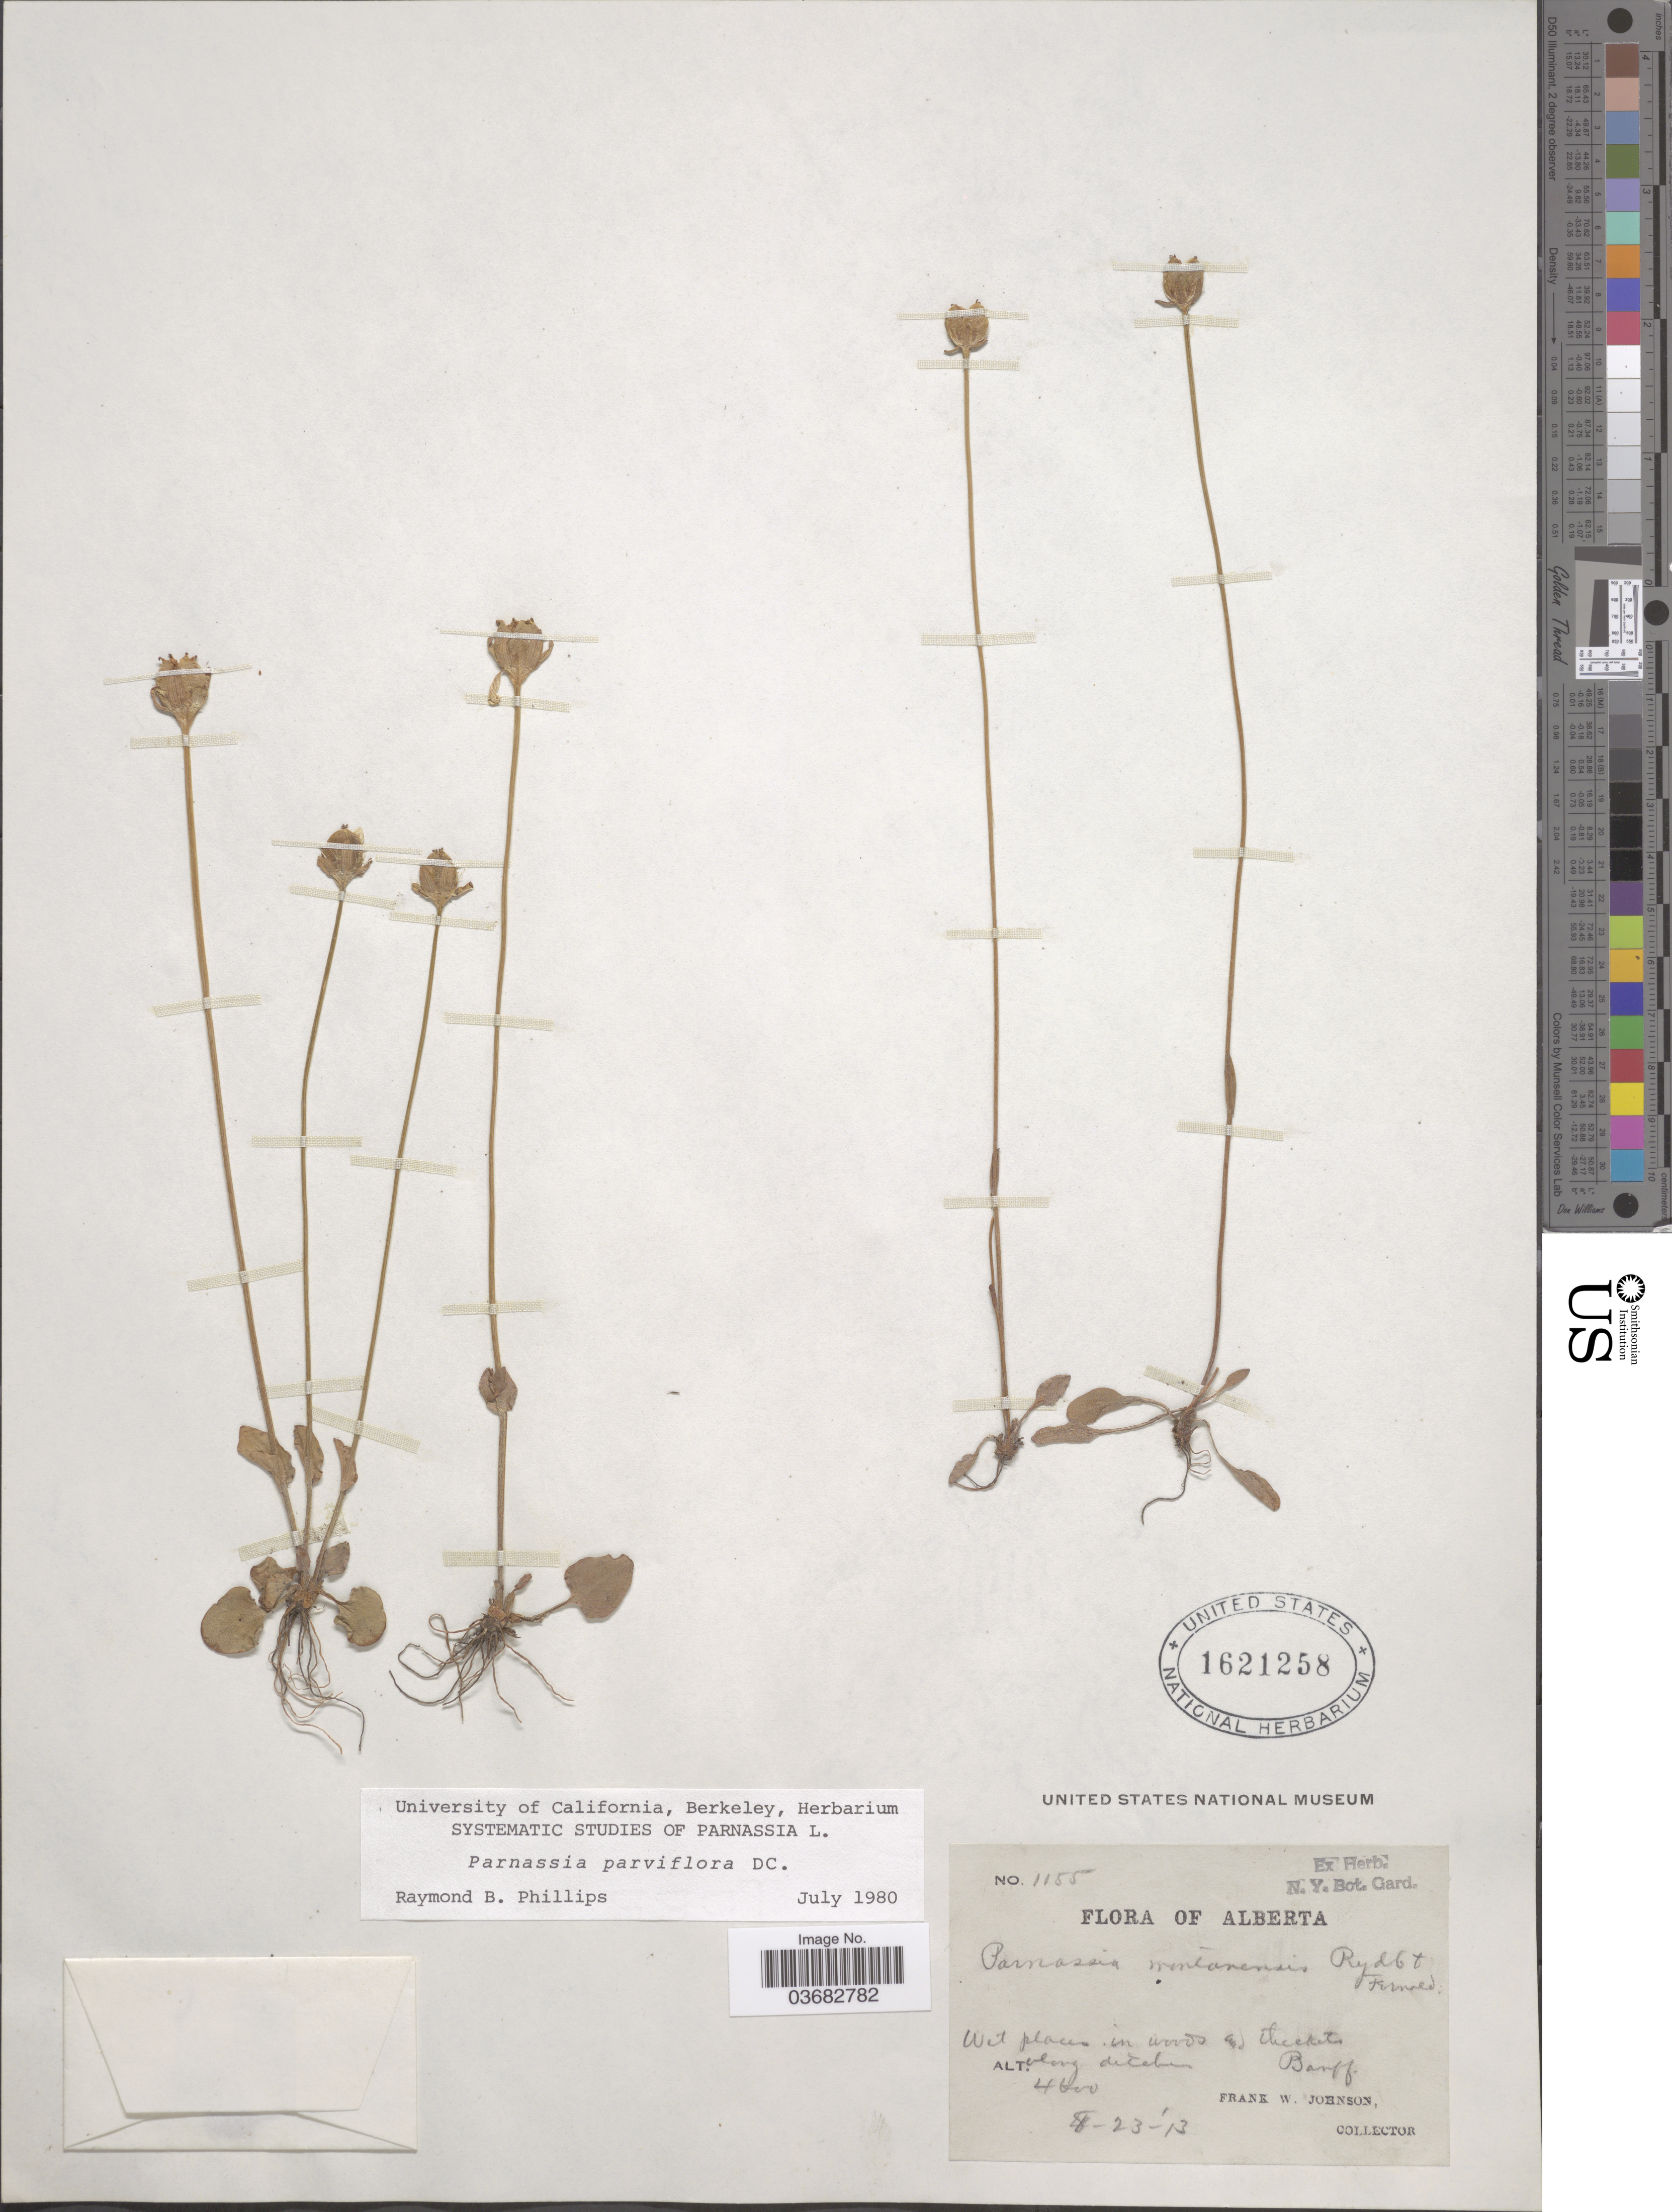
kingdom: Plantae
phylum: Tracheophyta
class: Magnoliopsida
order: Celastrales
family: Parnassiaceae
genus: Parnassia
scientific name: Parnassia parviflora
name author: DC.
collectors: F. W. Johnson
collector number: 1155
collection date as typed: Transcribed d/m/y: 23/8/13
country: Canada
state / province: Alberta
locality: Wet places in woods and thickets along ditches. Banff.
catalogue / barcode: US 1621258